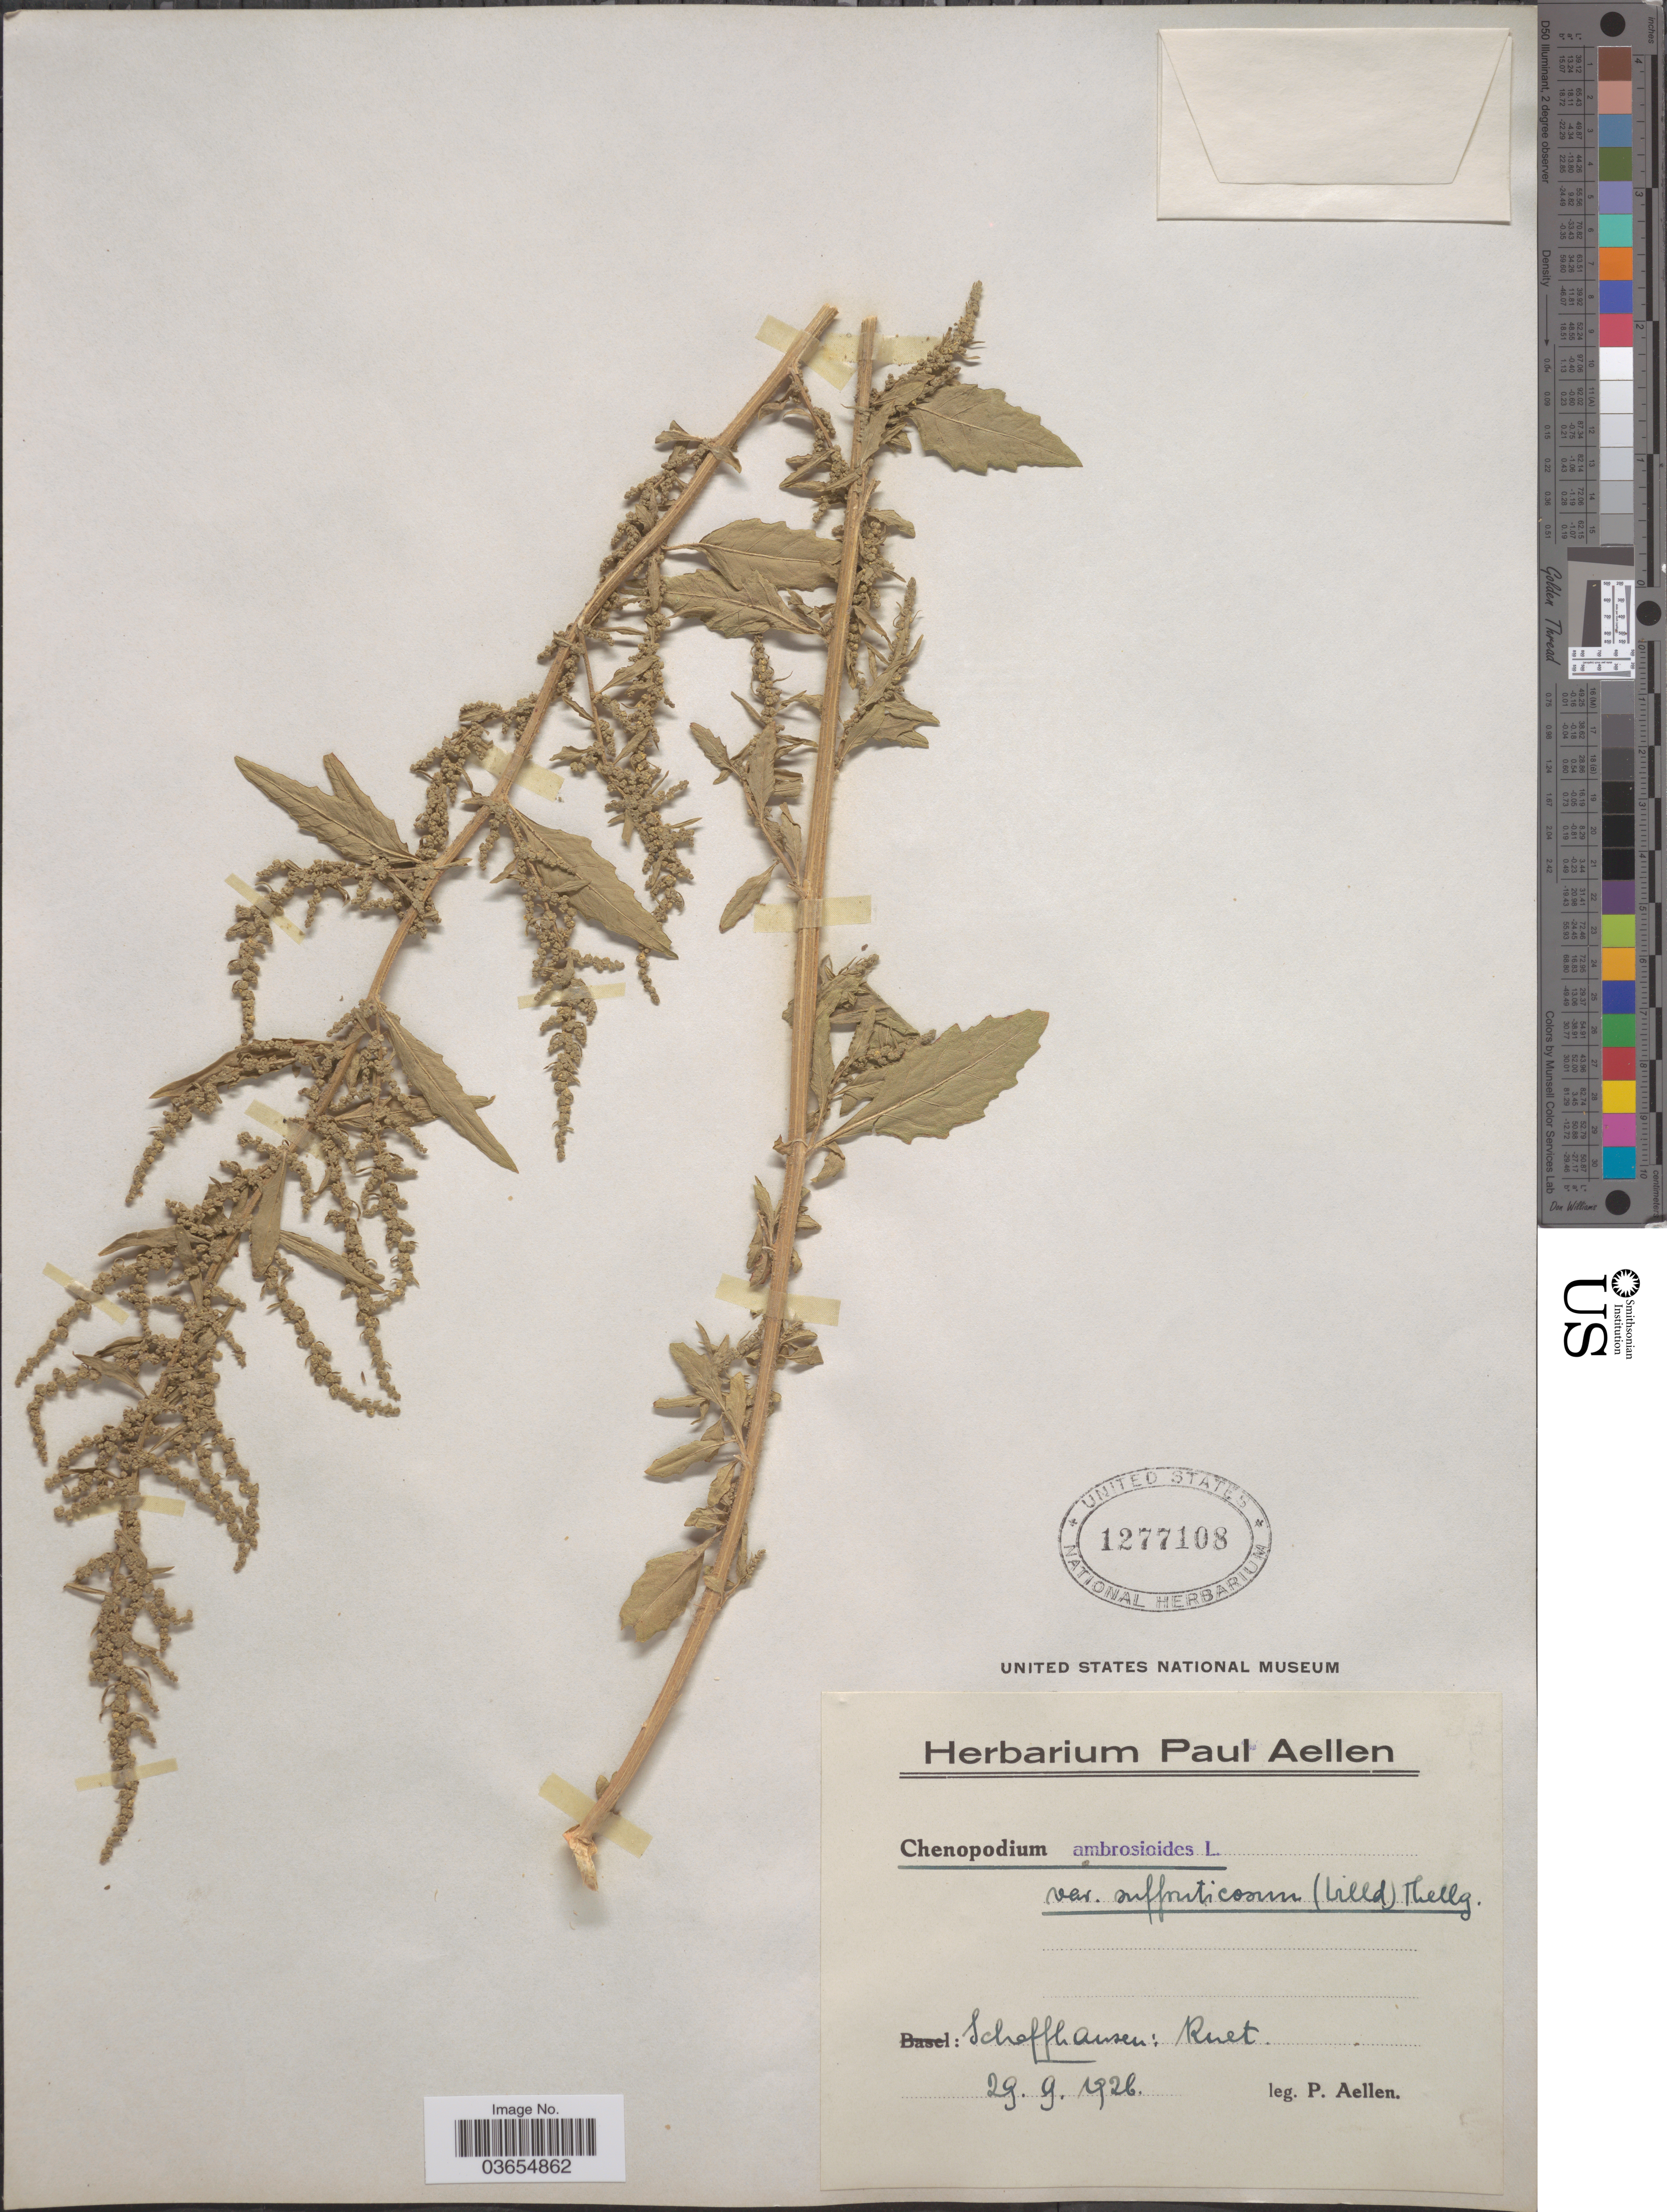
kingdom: Plantae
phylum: Tracheophyta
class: Magnoliopsida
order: Caryophyllales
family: Amaranthaceae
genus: Chenopodium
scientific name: Chenopodium ambrosioides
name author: L.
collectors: P. Aellen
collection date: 1926-09-29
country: Switzerland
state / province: Schaffhausen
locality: Kult.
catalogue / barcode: US 1277108